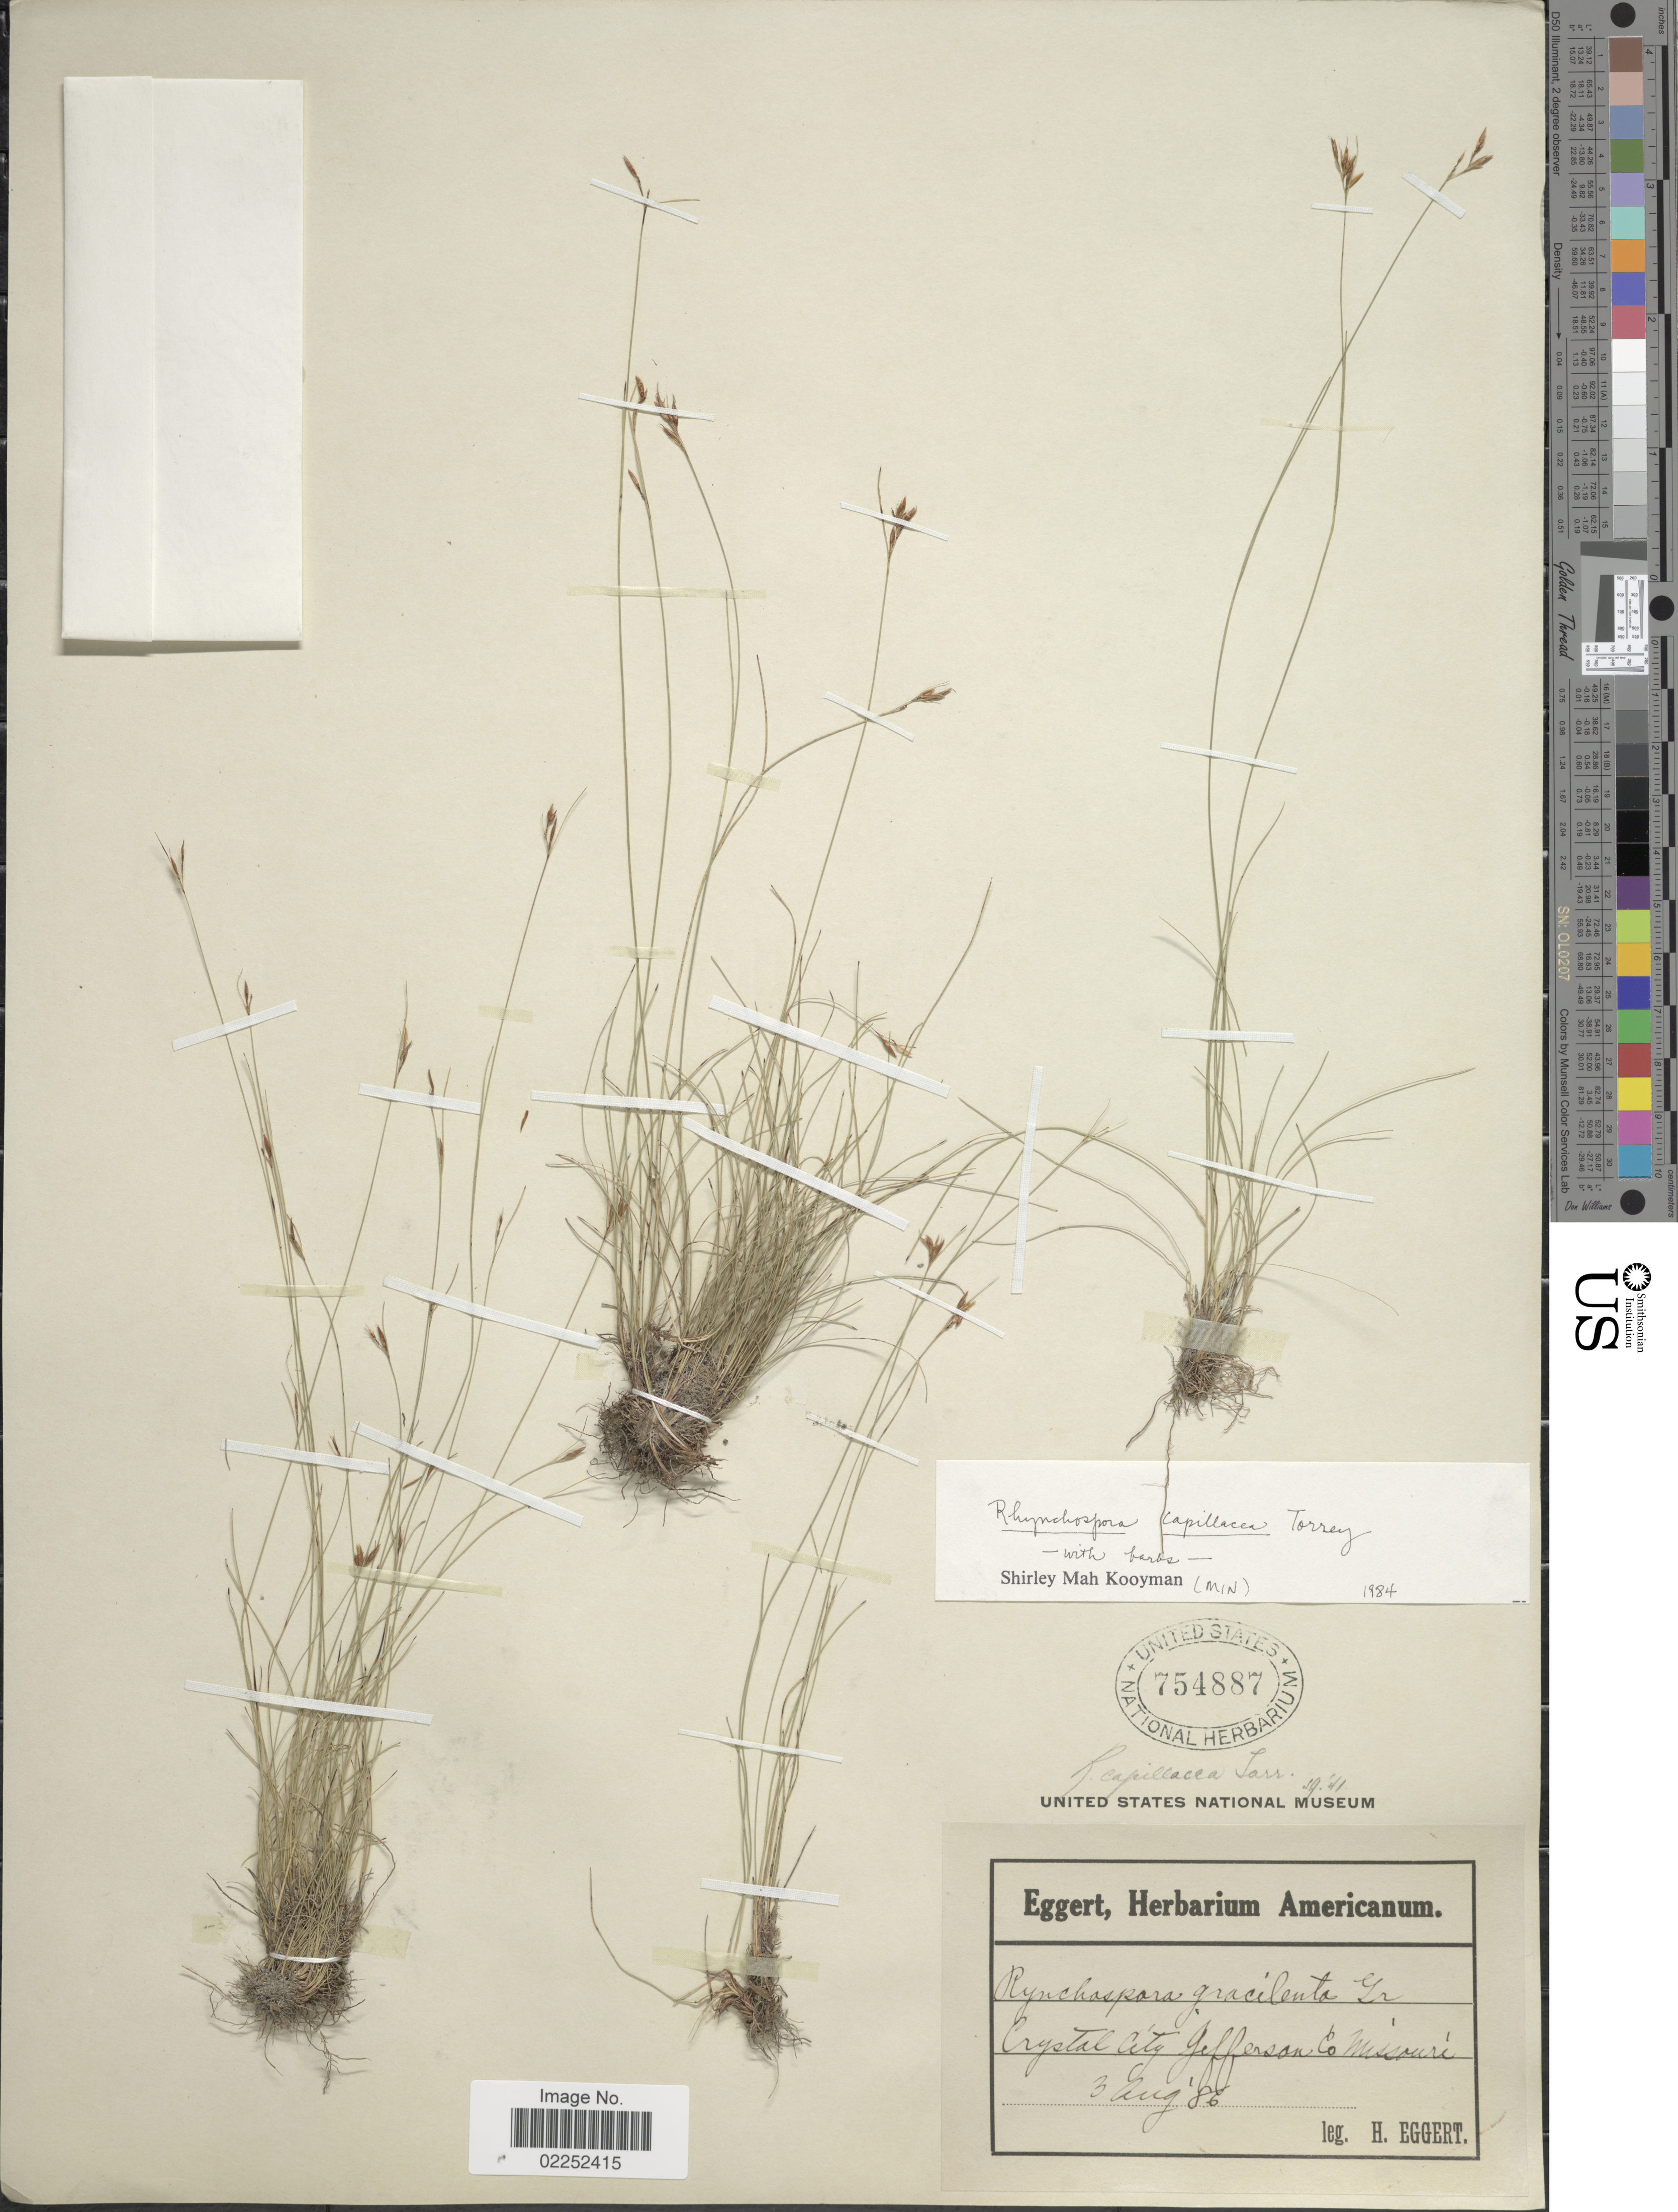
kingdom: Plantae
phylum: Tracheophyta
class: Liliopsida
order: Poales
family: Cyperaceae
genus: Rhynchospora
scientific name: Rhynchospora capillacea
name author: Torr.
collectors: H. Eggert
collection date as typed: Transcribed d/m/y: 3/8/86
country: United States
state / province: Missouri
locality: Crystal City, Jefferson Co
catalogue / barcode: US 754887